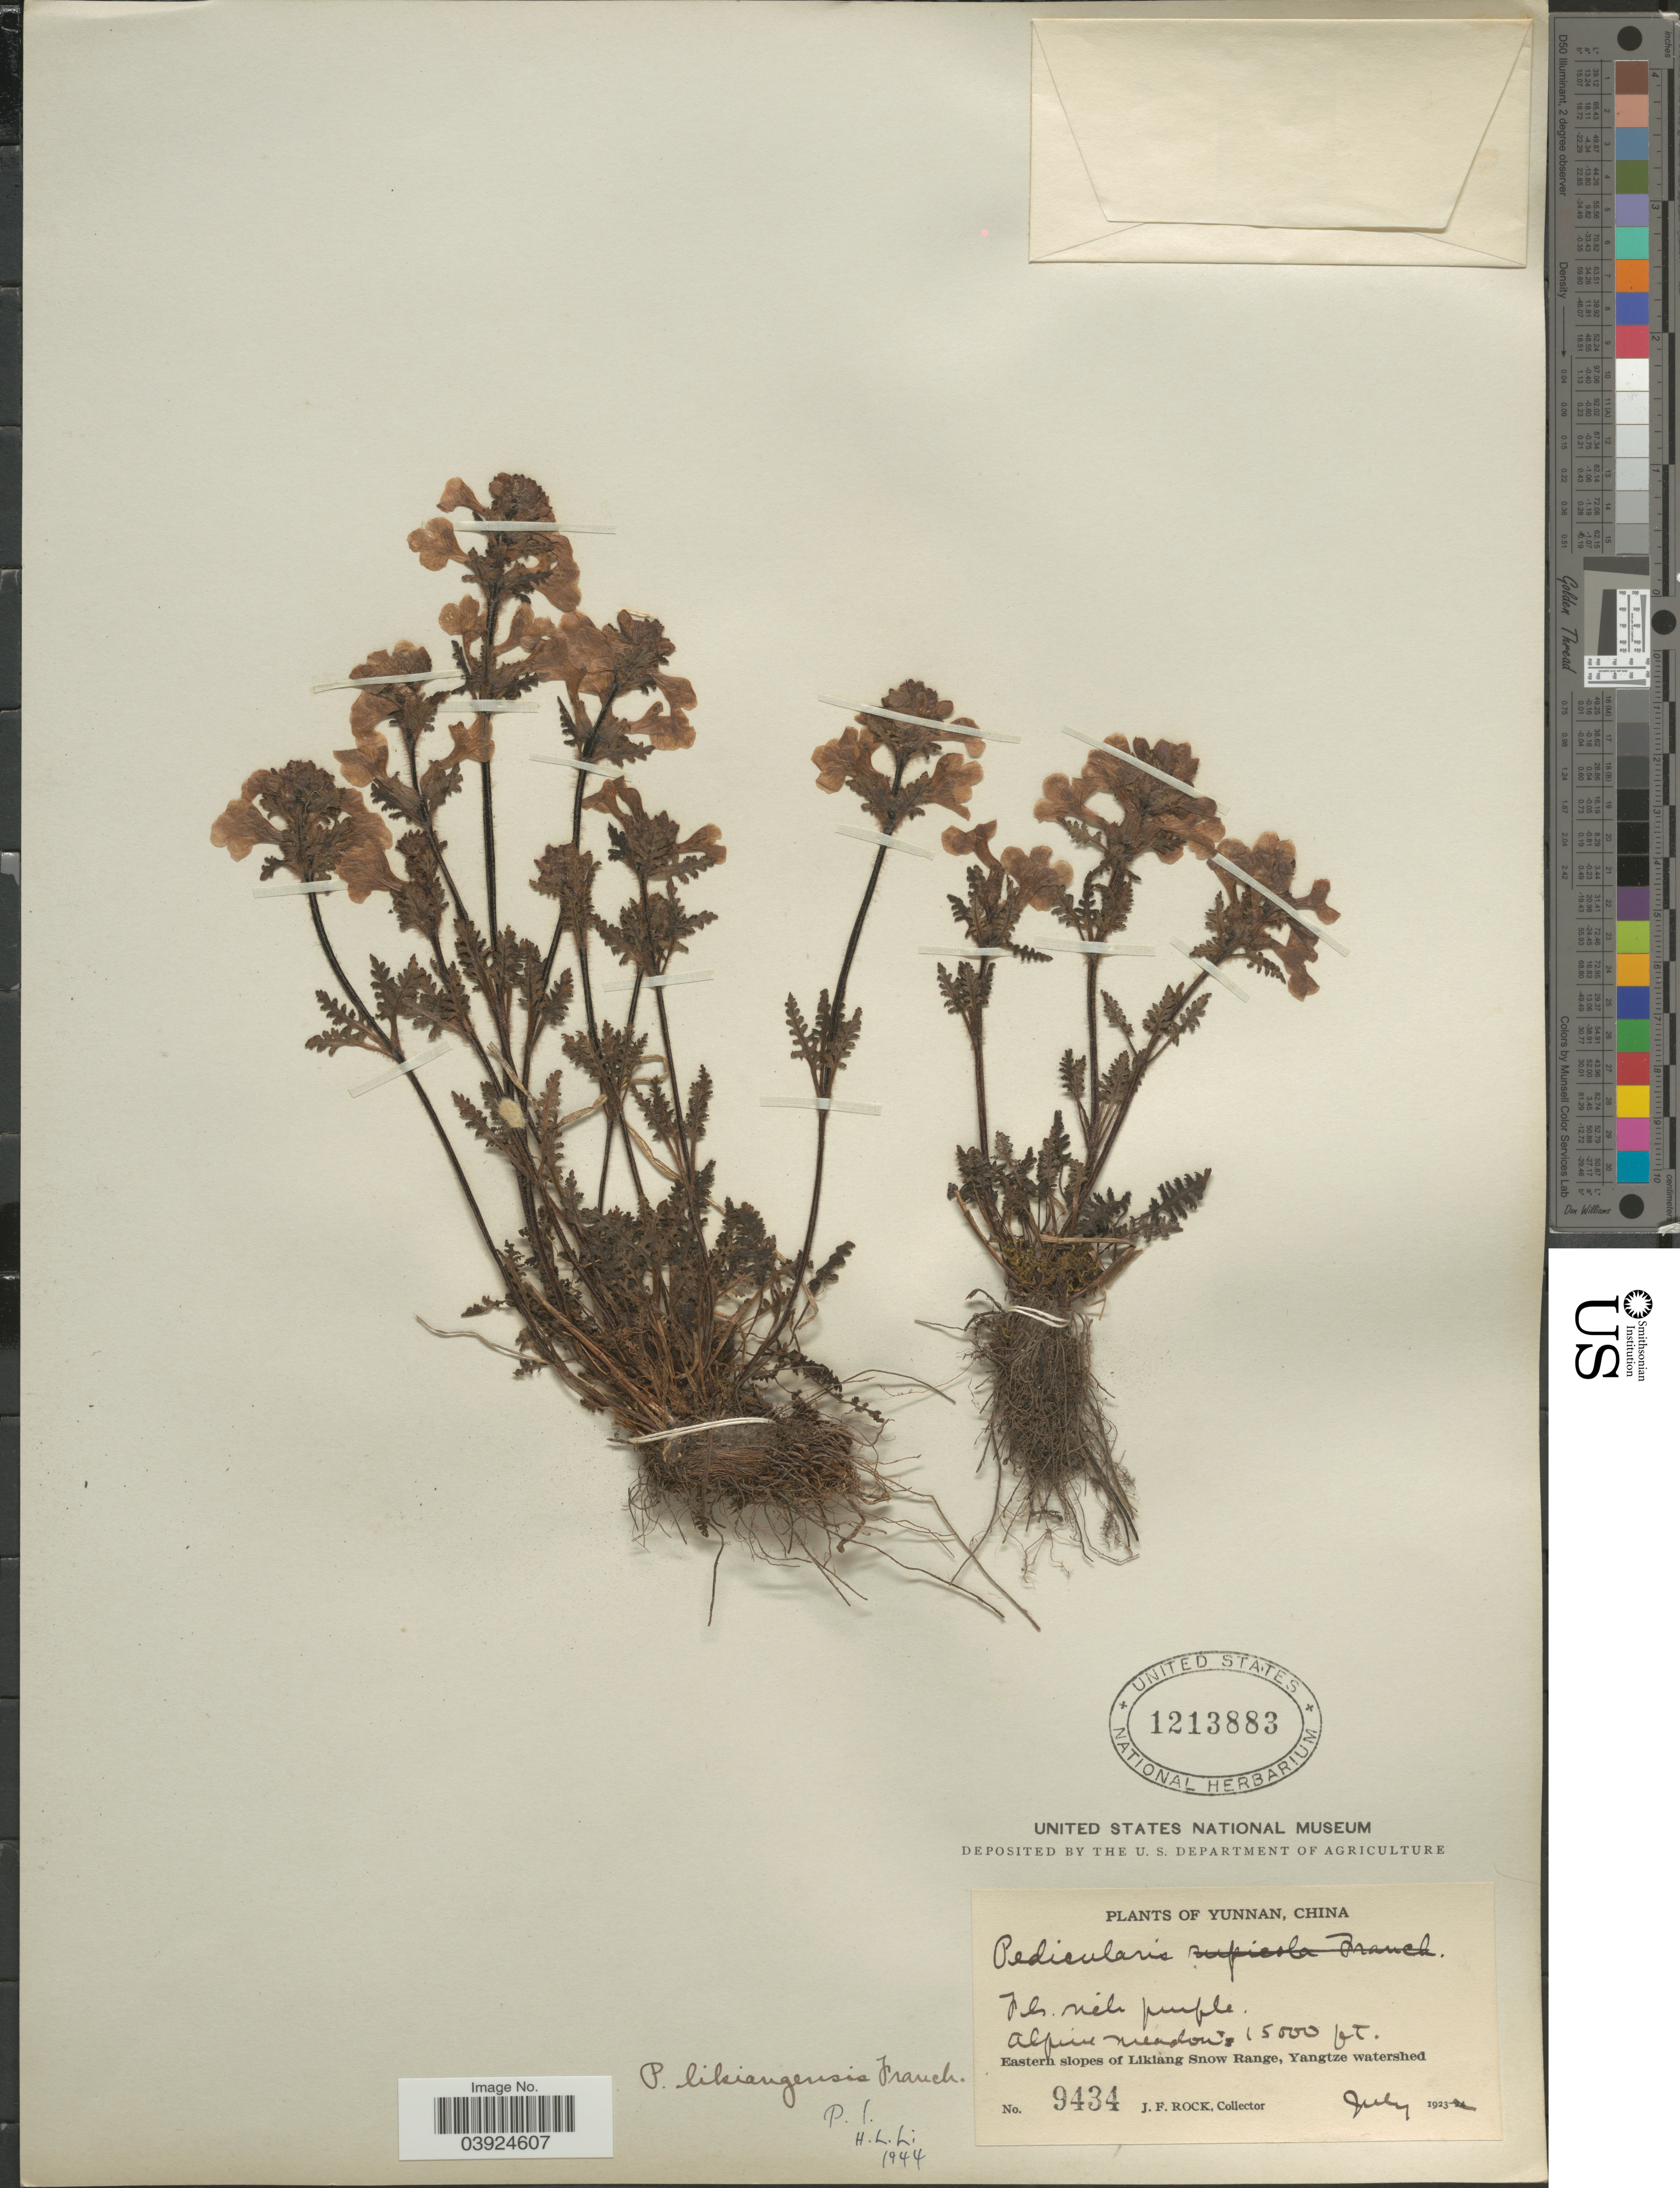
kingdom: Plantae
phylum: Tracheophyta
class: Magnoliopsida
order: Lamiales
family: Orobanchaceae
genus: Pedicularis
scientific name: Pedicularis likiangensis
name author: Franch. ex Maxim.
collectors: J. Rock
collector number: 9434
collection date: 1923-07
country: China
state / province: Yunnan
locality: Eastern slopes of Likiang Snow Range, Yangtze watershed.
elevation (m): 4572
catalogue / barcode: US 1213883